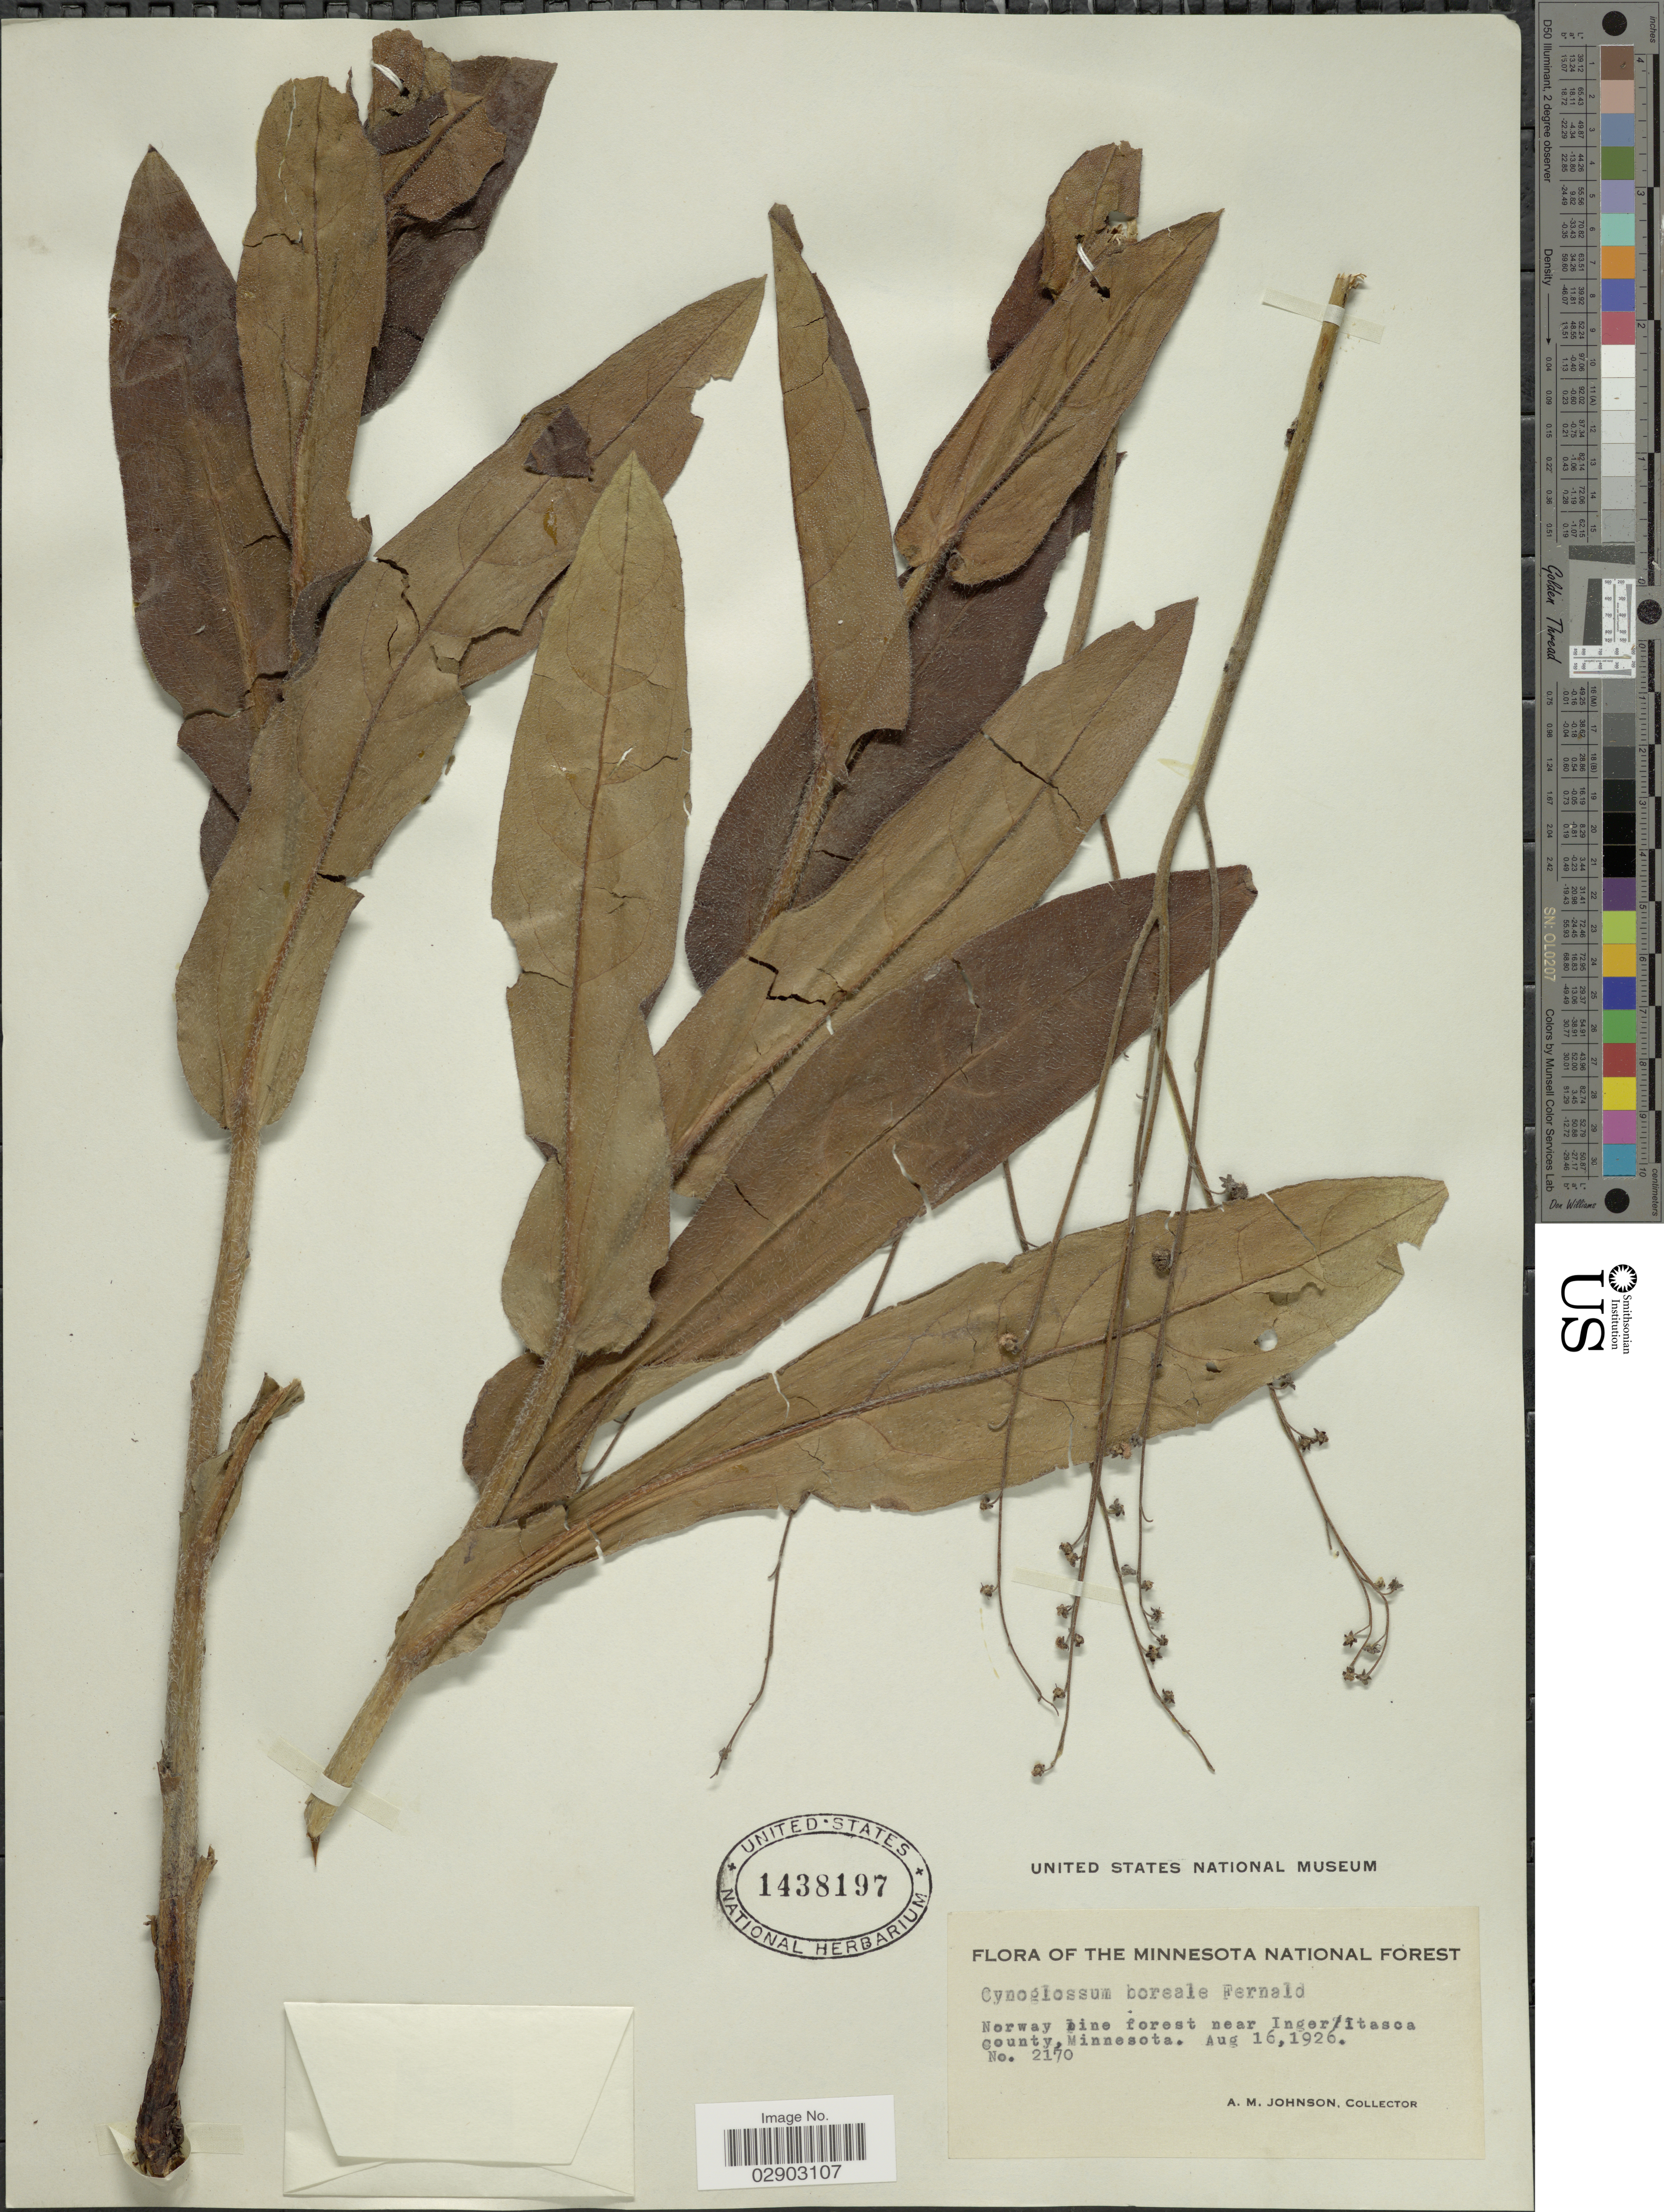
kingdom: Plantae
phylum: Tracheophyta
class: Magnoliopsida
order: Boraginales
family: Boraginaceae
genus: Cynoglossum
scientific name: Cynoglossum boreale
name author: Fernald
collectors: A. M. Johnson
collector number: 2170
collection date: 1926-08-16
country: United States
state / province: Minnesota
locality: Minnesota National Forest. Norway pine forest near Inger/Itasca County.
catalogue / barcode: US 1438197